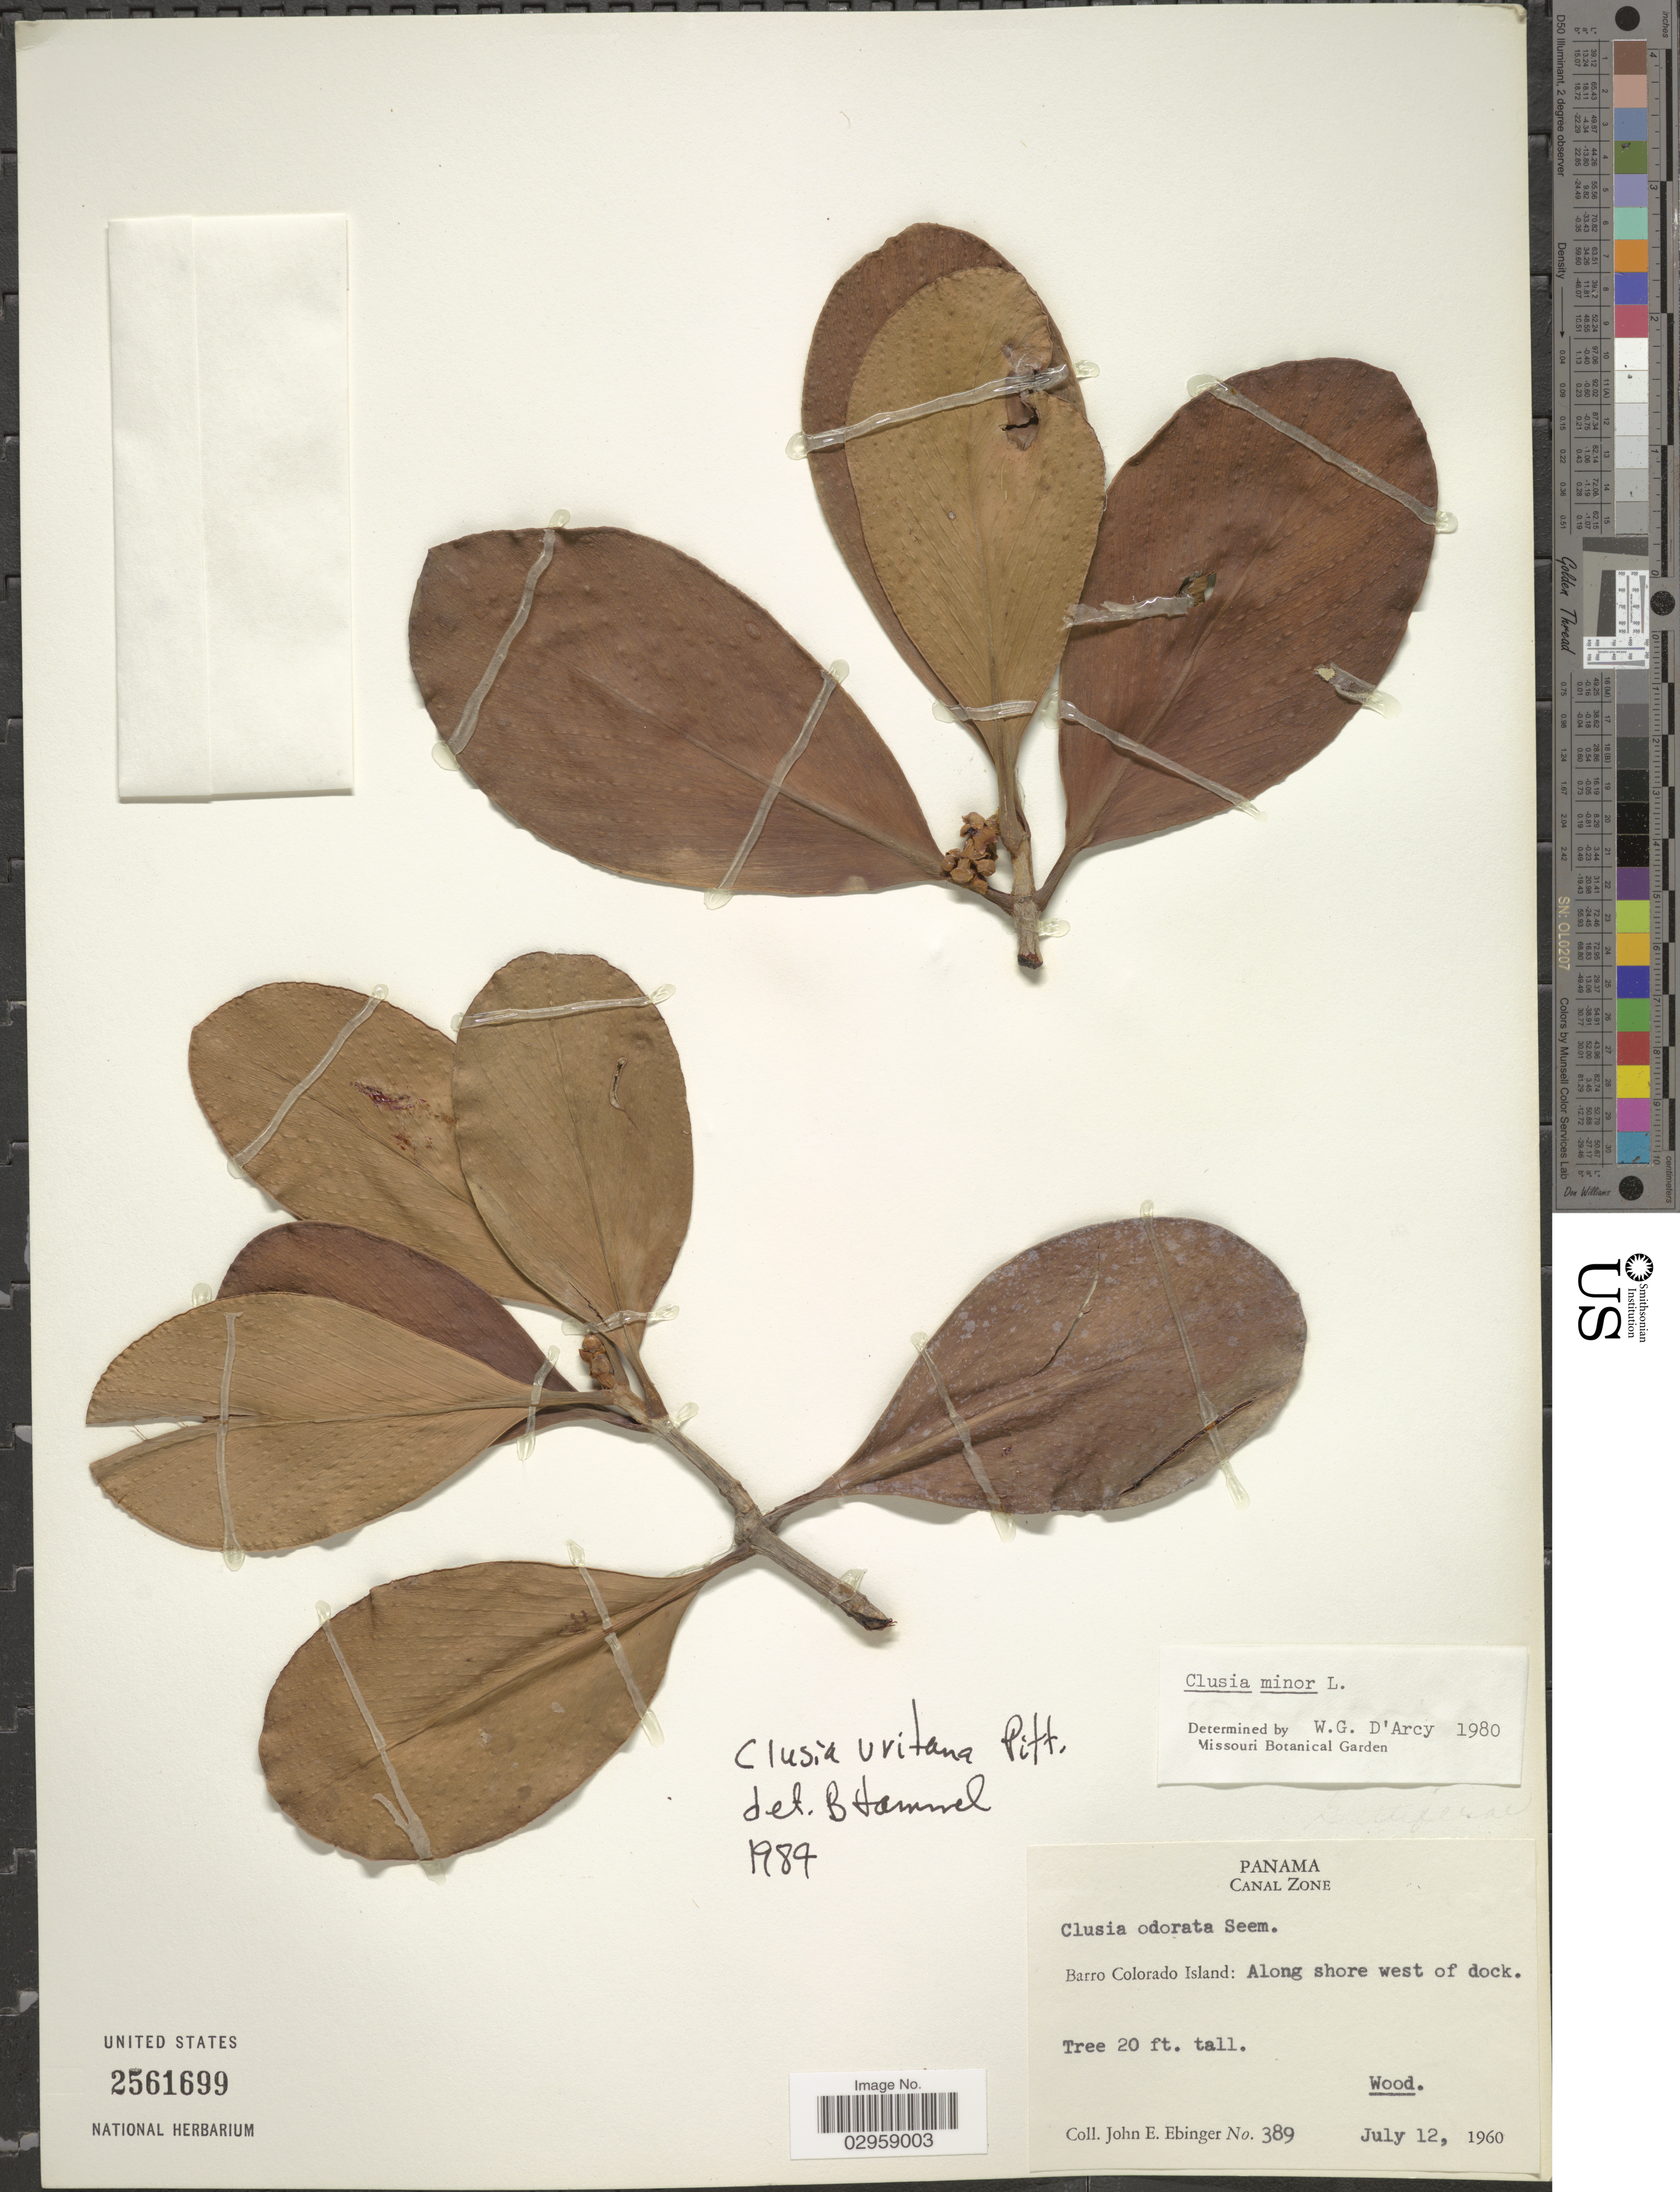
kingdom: Plantae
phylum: Tracheophyta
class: Magnoliopsida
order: Malpighiales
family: Clusiaceae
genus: Clusia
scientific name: Clusia uvitana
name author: Pittier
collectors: J. Ebinger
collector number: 389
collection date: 1960-07-12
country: Panama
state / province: Panamá Oeste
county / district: Canal Zone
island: Barro Colorado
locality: Canal Zone. Barro Colorado Island: Along shore west of dock.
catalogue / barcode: US 2561699